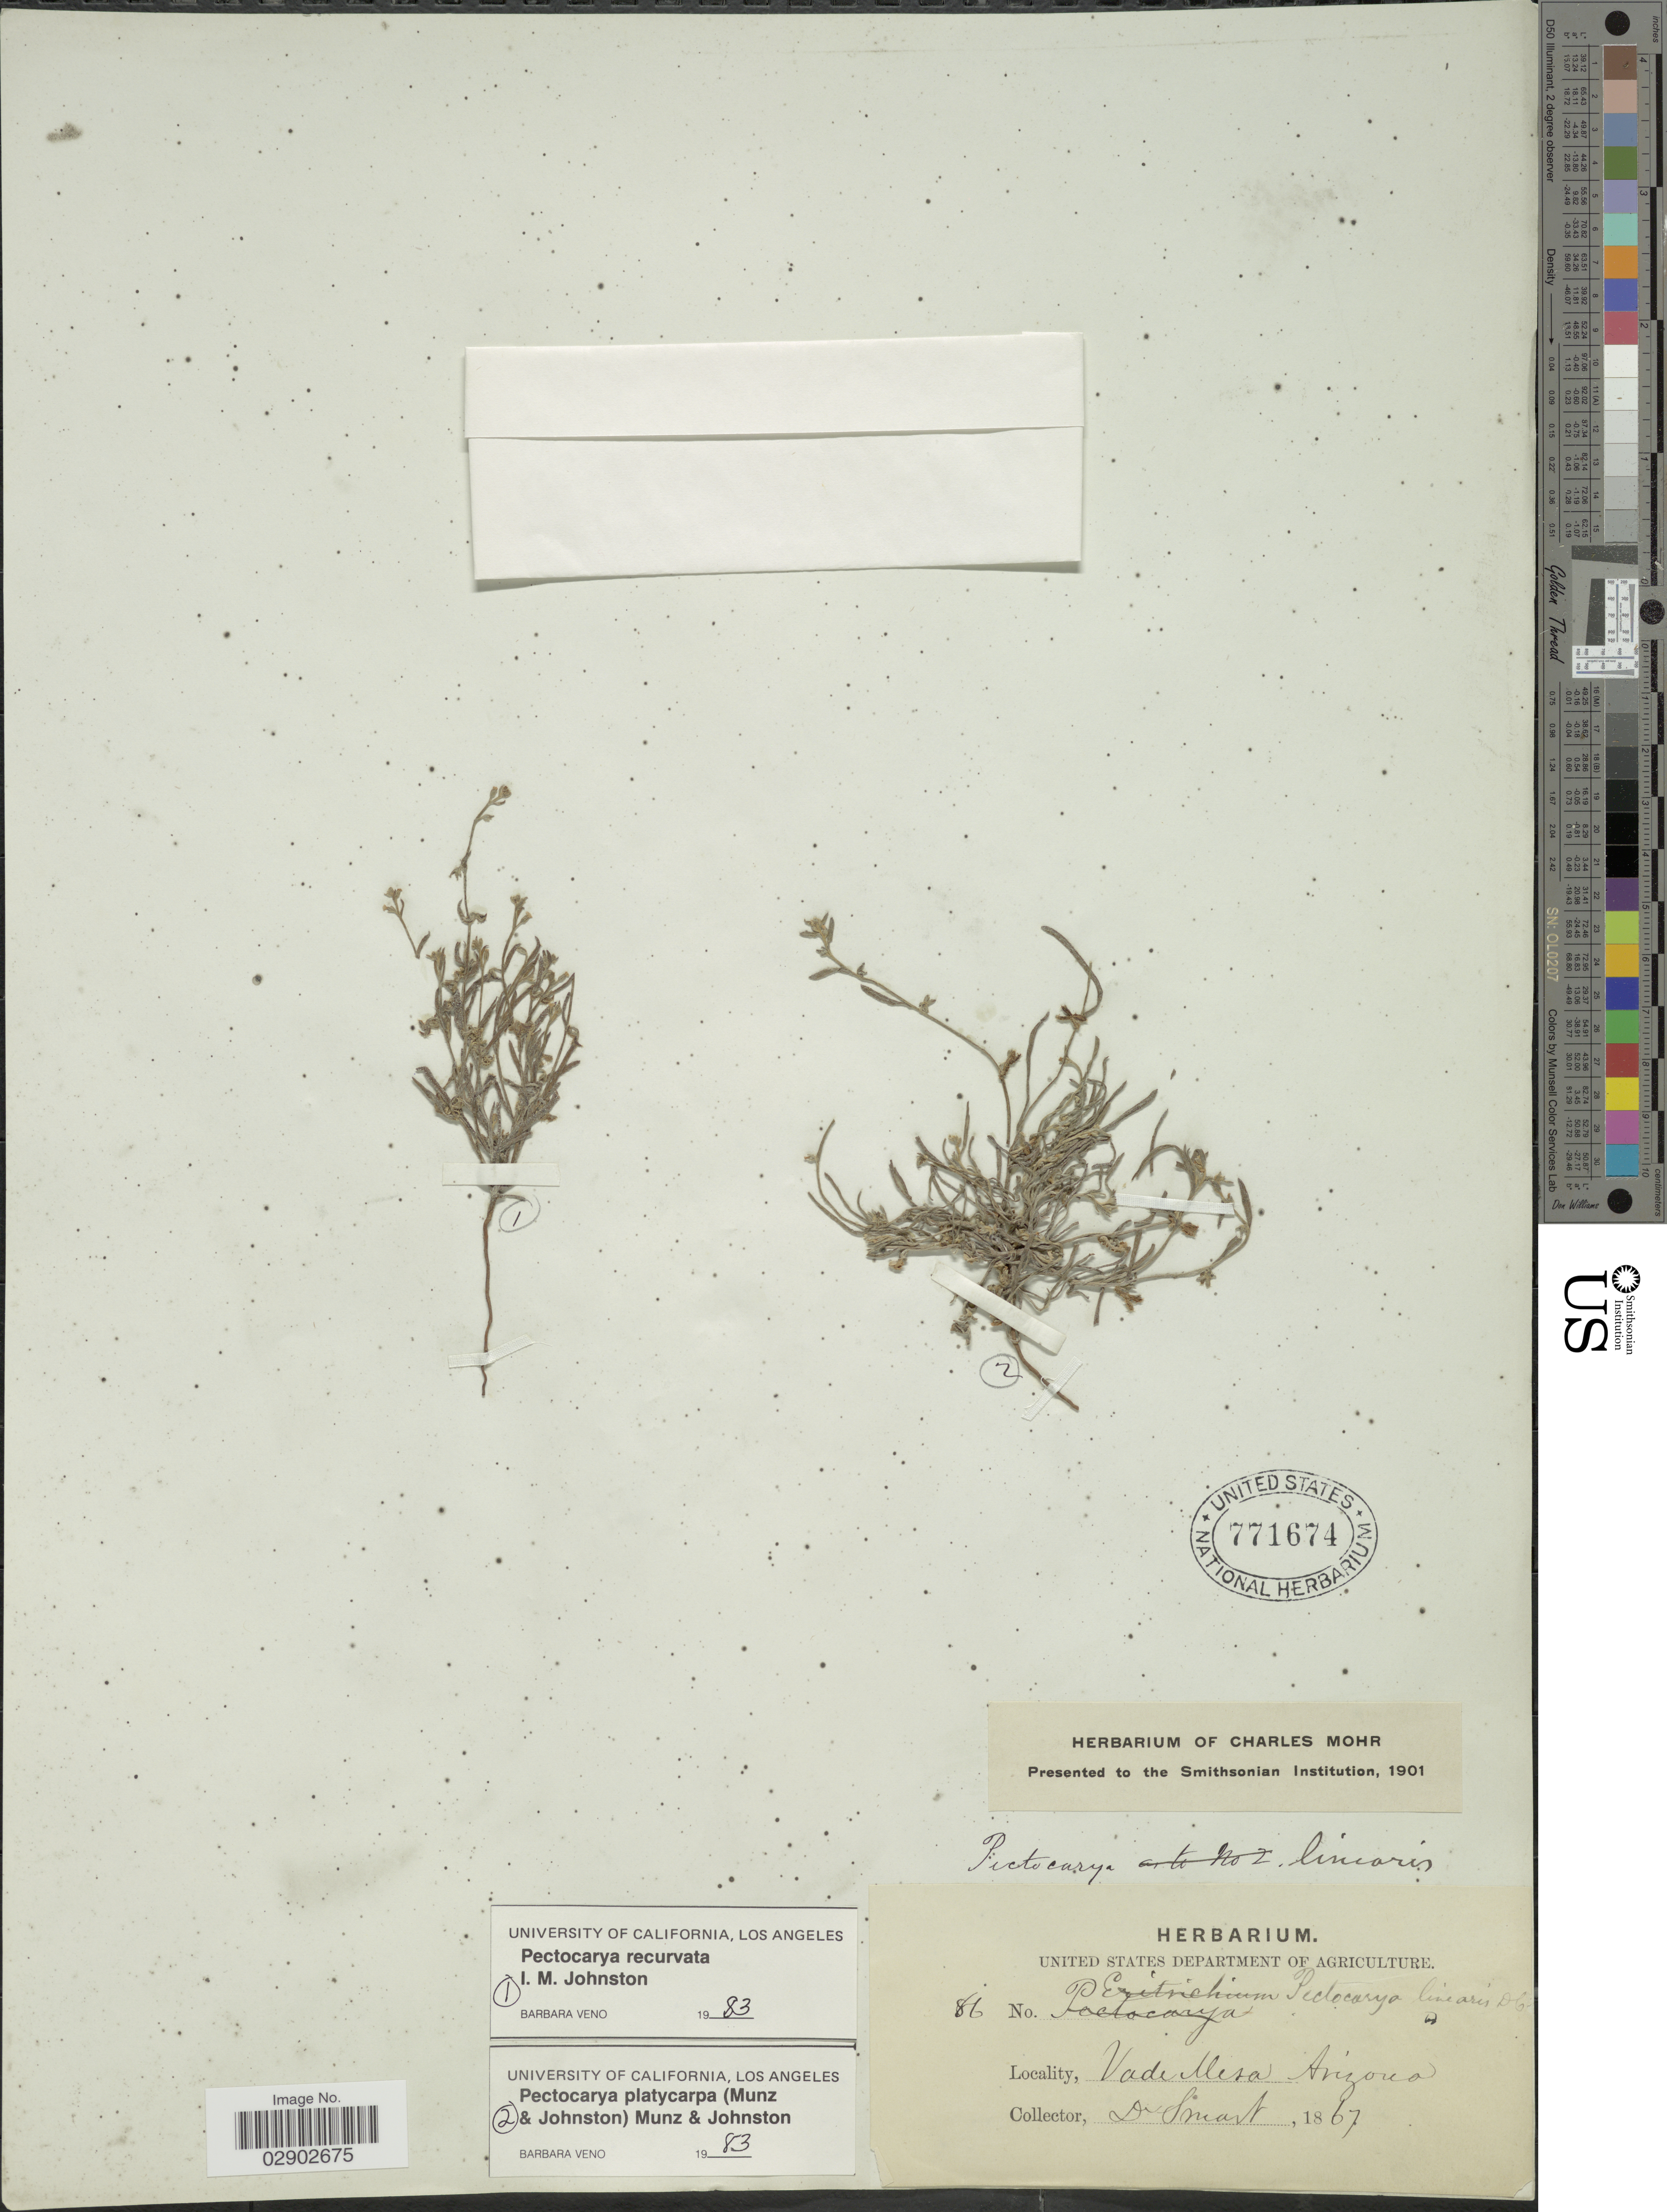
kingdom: Plantae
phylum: Tracheophyta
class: Magnoliopsida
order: Boraginales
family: Boraginaceae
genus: Pectocarya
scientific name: Pectocarya recurvata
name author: I.M. Johnst.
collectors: -. Smart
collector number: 86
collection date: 1867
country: United States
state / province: Arizona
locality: Verde Mesa.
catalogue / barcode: US 771674